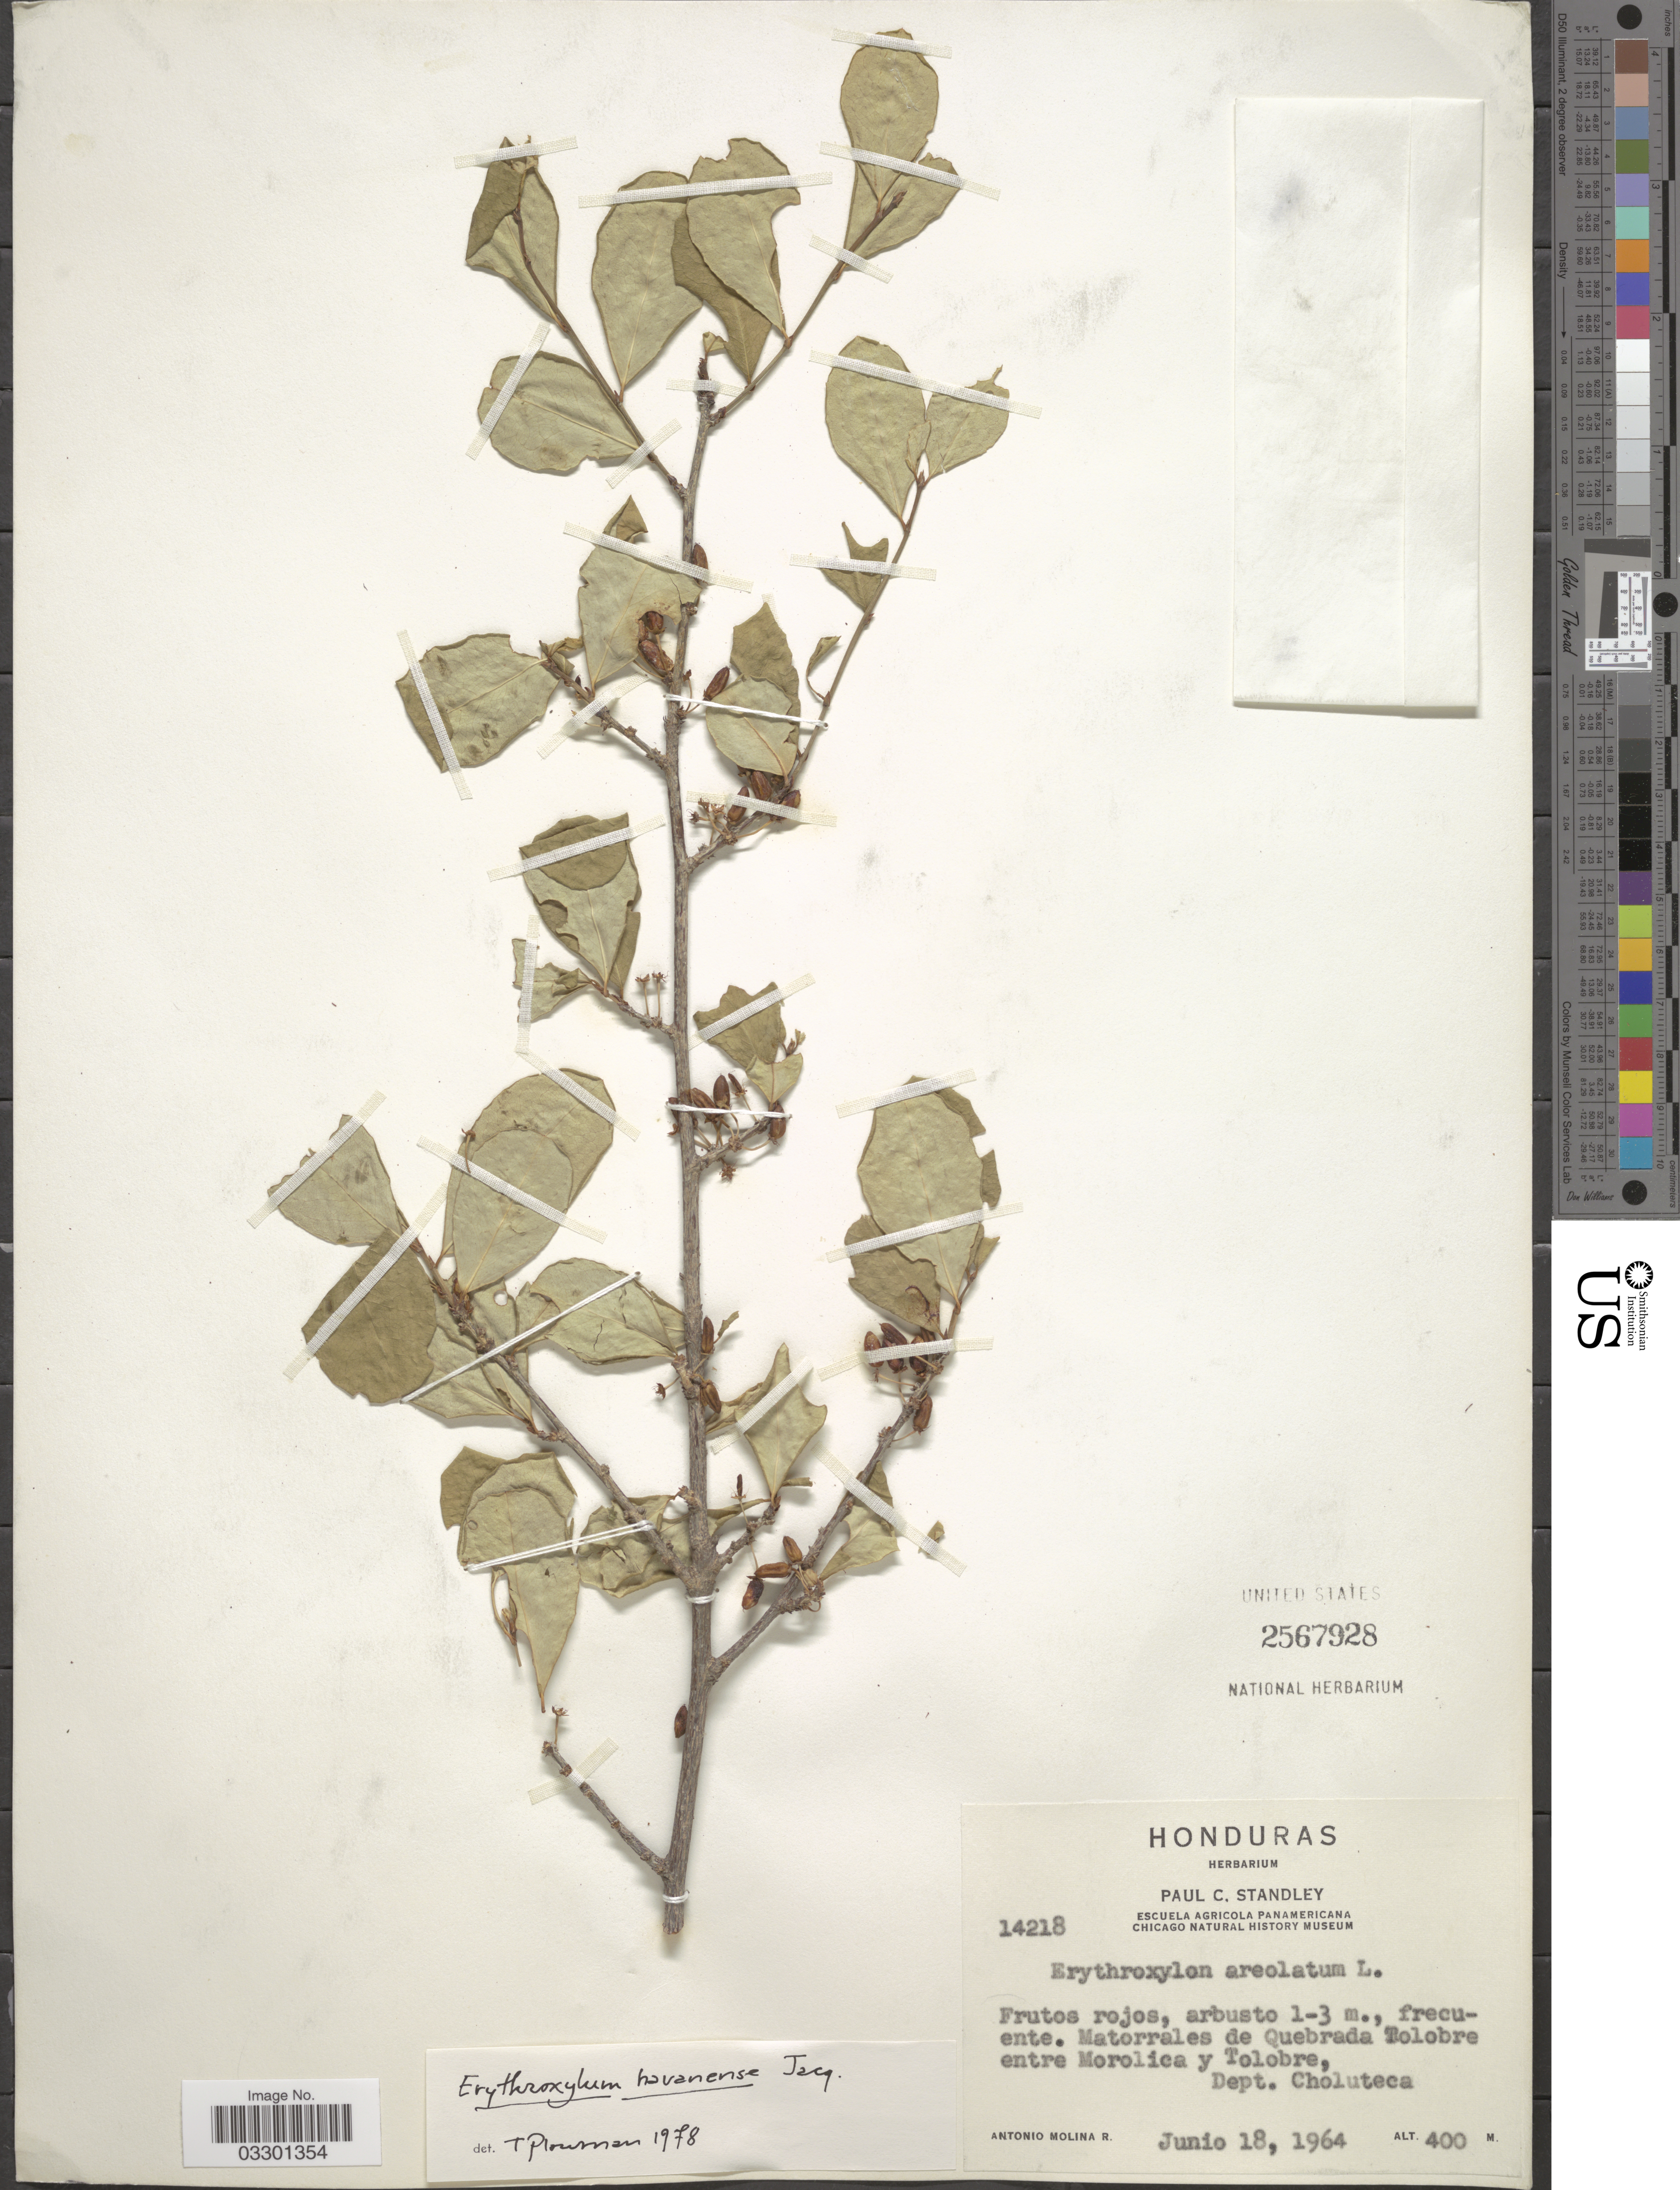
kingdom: Plantae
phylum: Tracheophyta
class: Magnoliopsida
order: Malpighiales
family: Erythroxylaceae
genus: Erythroxylum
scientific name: Erythroxylum havanense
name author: Jacq.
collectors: A. Molina R.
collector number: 14218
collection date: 1964-06-18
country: Honduras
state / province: Choluteca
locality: Matorrales de Quebrada Tolobre entre Morolica y Tolobre, Dept. Choluteca.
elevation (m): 400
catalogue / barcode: US 2567928